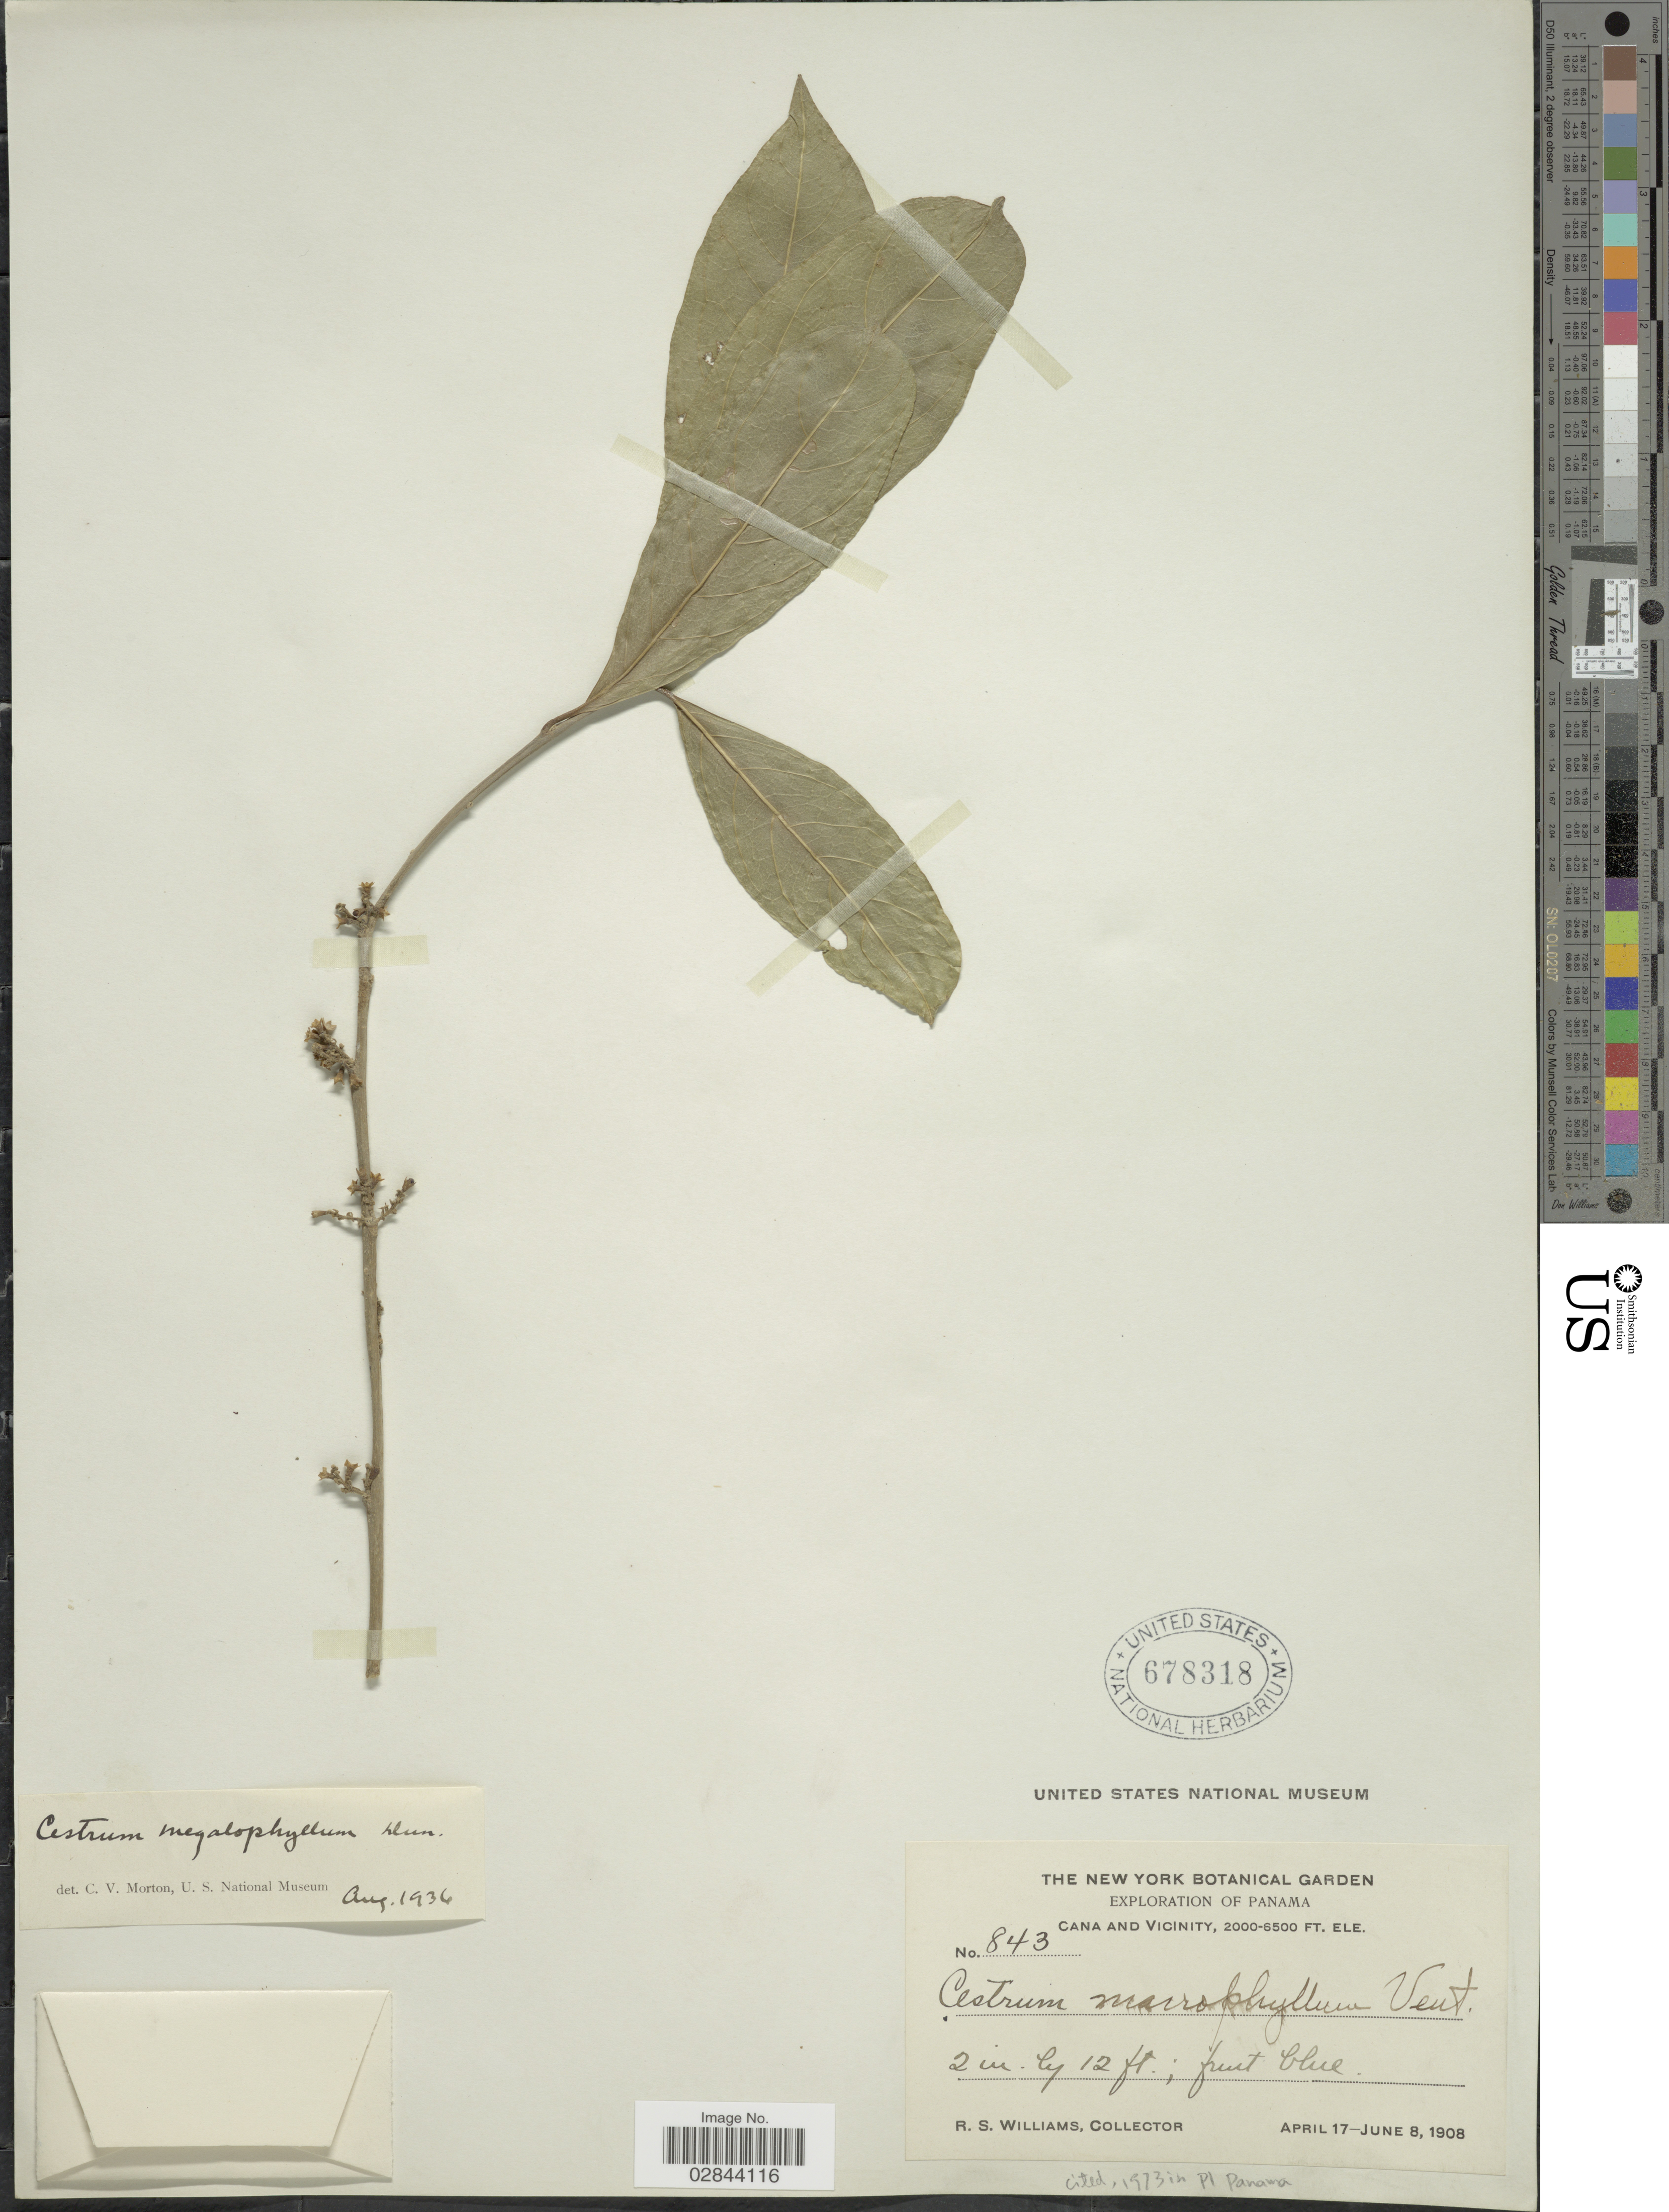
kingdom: Plantae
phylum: Tracheophyta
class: Magnoliopsida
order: Solanales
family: Solanaceae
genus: Cestrum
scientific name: Cestrum schlechtendahlii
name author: G. Don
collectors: R. S. Williams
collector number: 843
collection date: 1908-04-17/1908-06-08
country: Panama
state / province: Panamá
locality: Cana and Vicinity.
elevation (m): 610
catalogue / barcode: US 678318